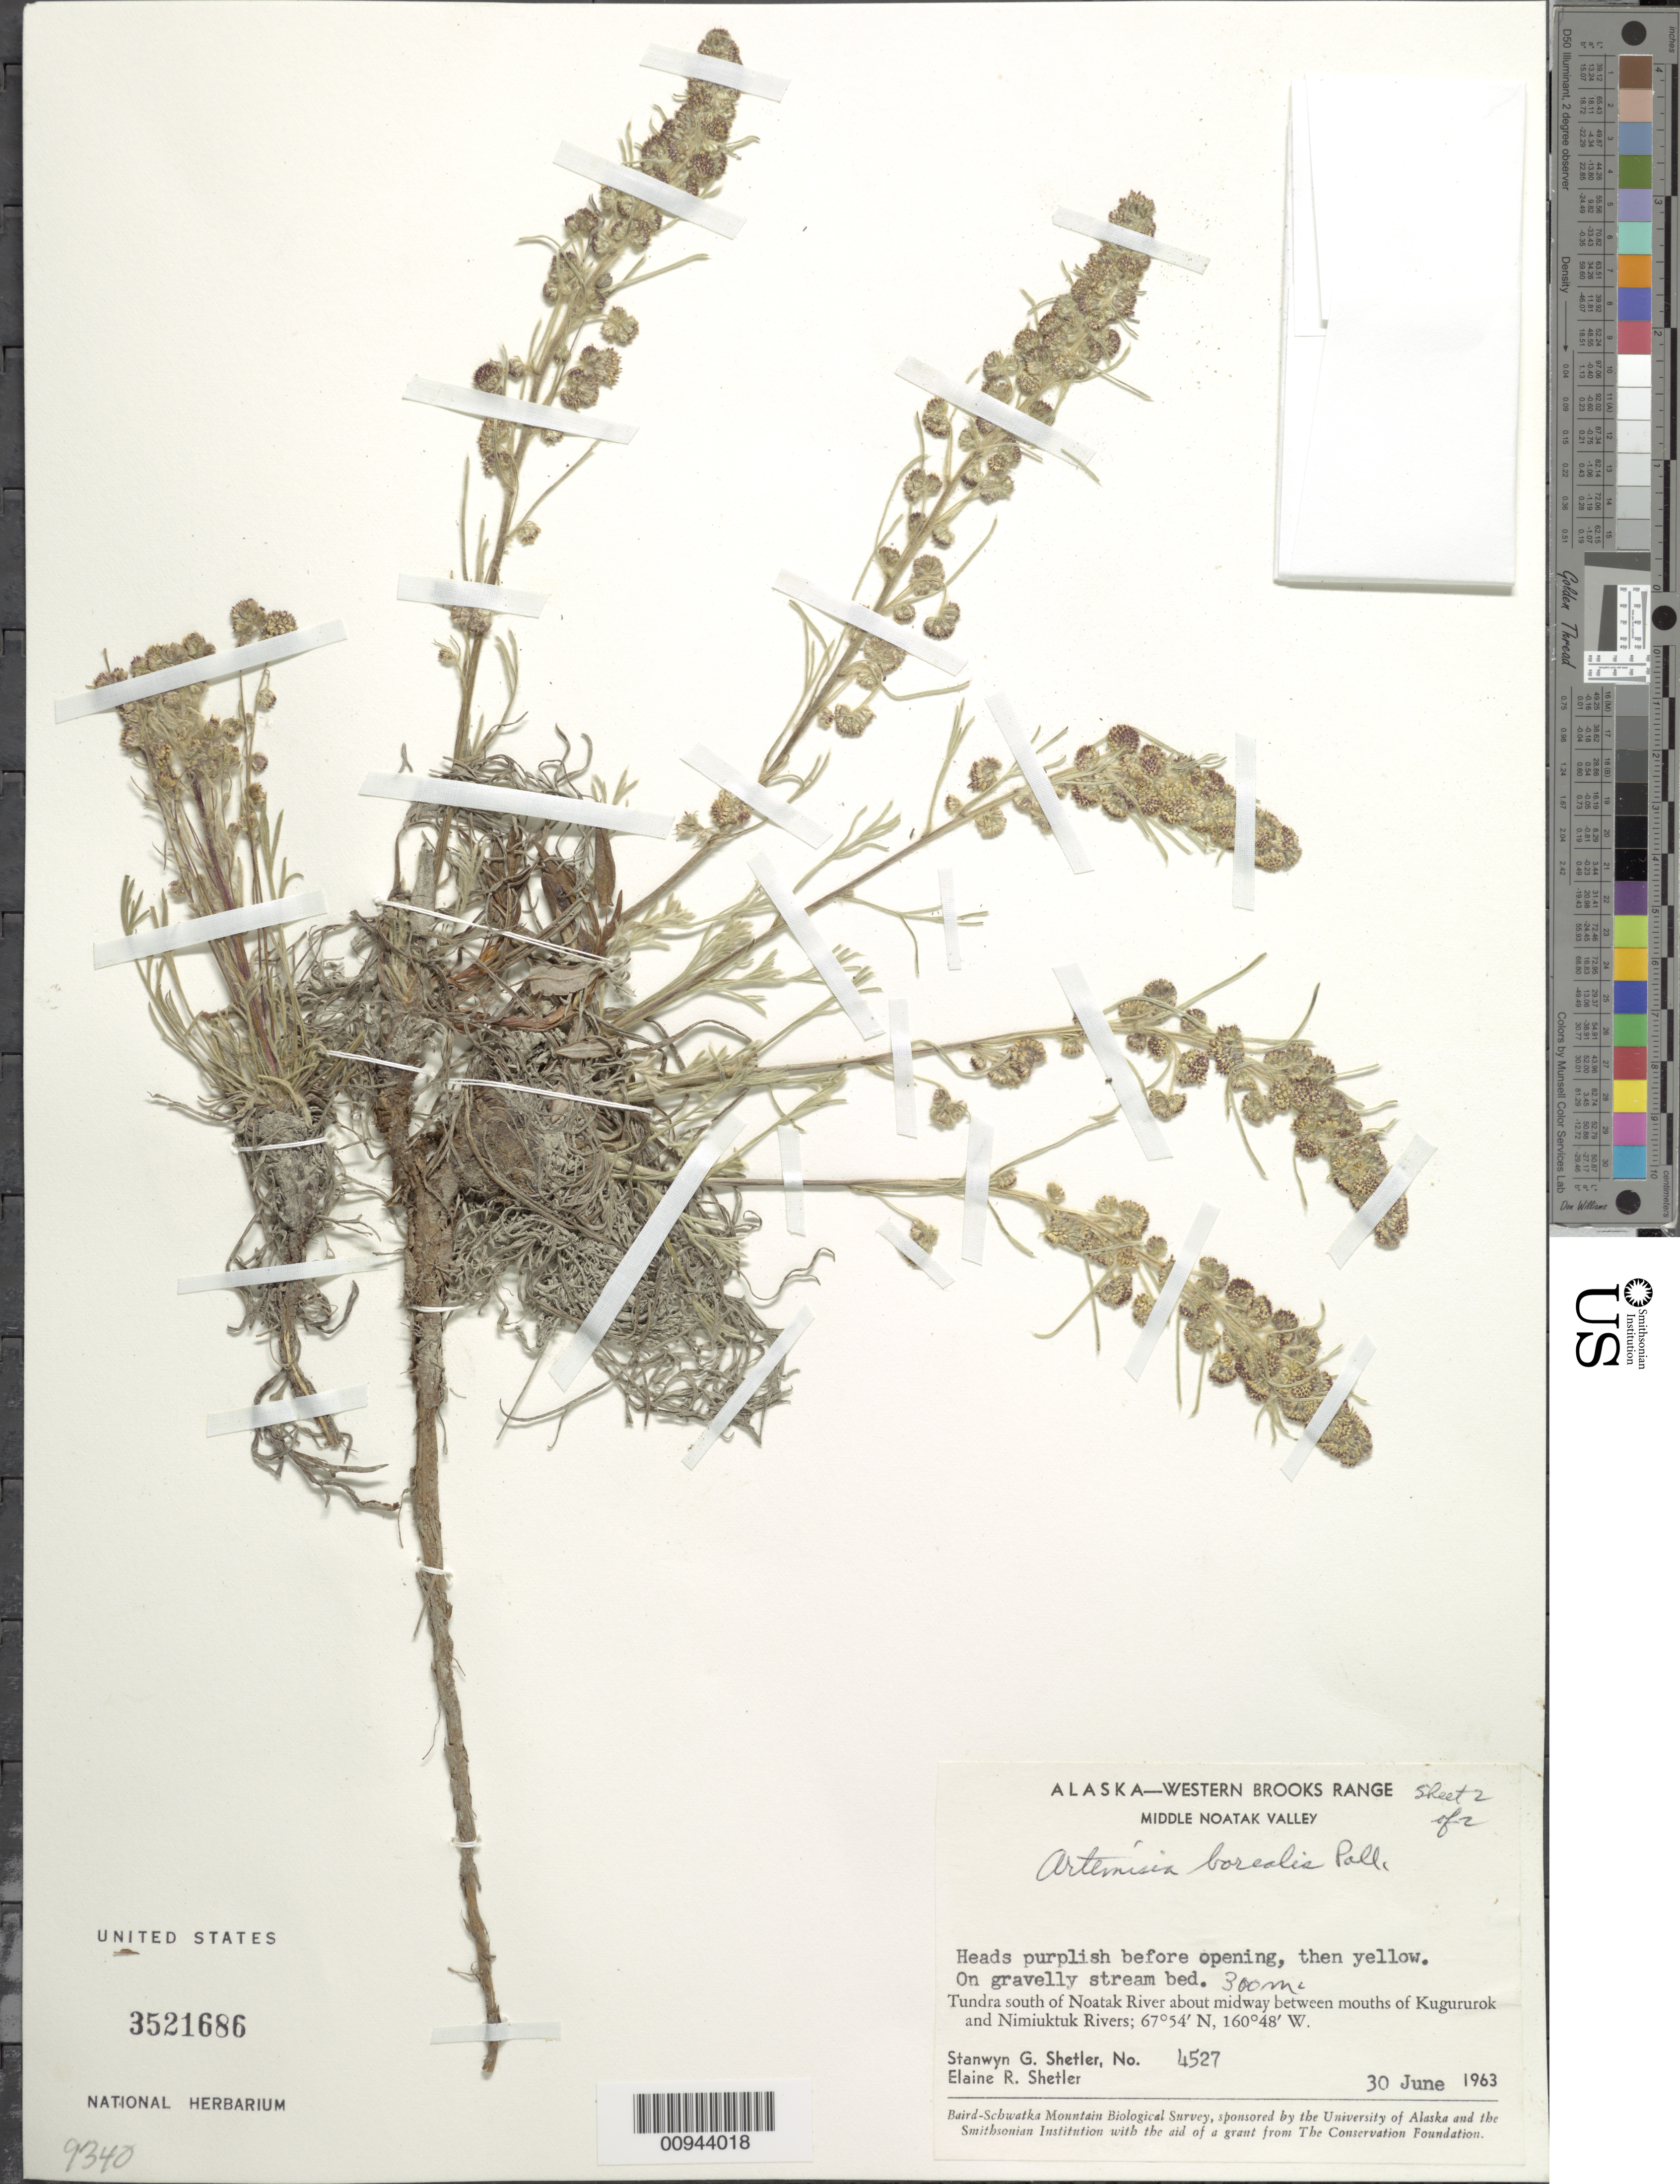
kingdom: Plantae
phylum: Tracheophyta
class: Magnoliopsida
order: Asterales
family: Asteraceae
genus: Artemisia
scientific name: Artemisia borealis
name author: Pall.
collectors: S. Shetler & E. R. Shetler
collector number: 4527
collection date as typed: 30 Jun 1963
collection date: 1963-06-30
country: United States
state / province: Alaska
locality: South of Noatak River about midway between mouths of Kugururok and Nimiuktuk Rivers. Western Brooks Range, Middle Noatak Valley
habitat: Tundra. On gravelly stream bed.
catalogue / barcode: US 3521686